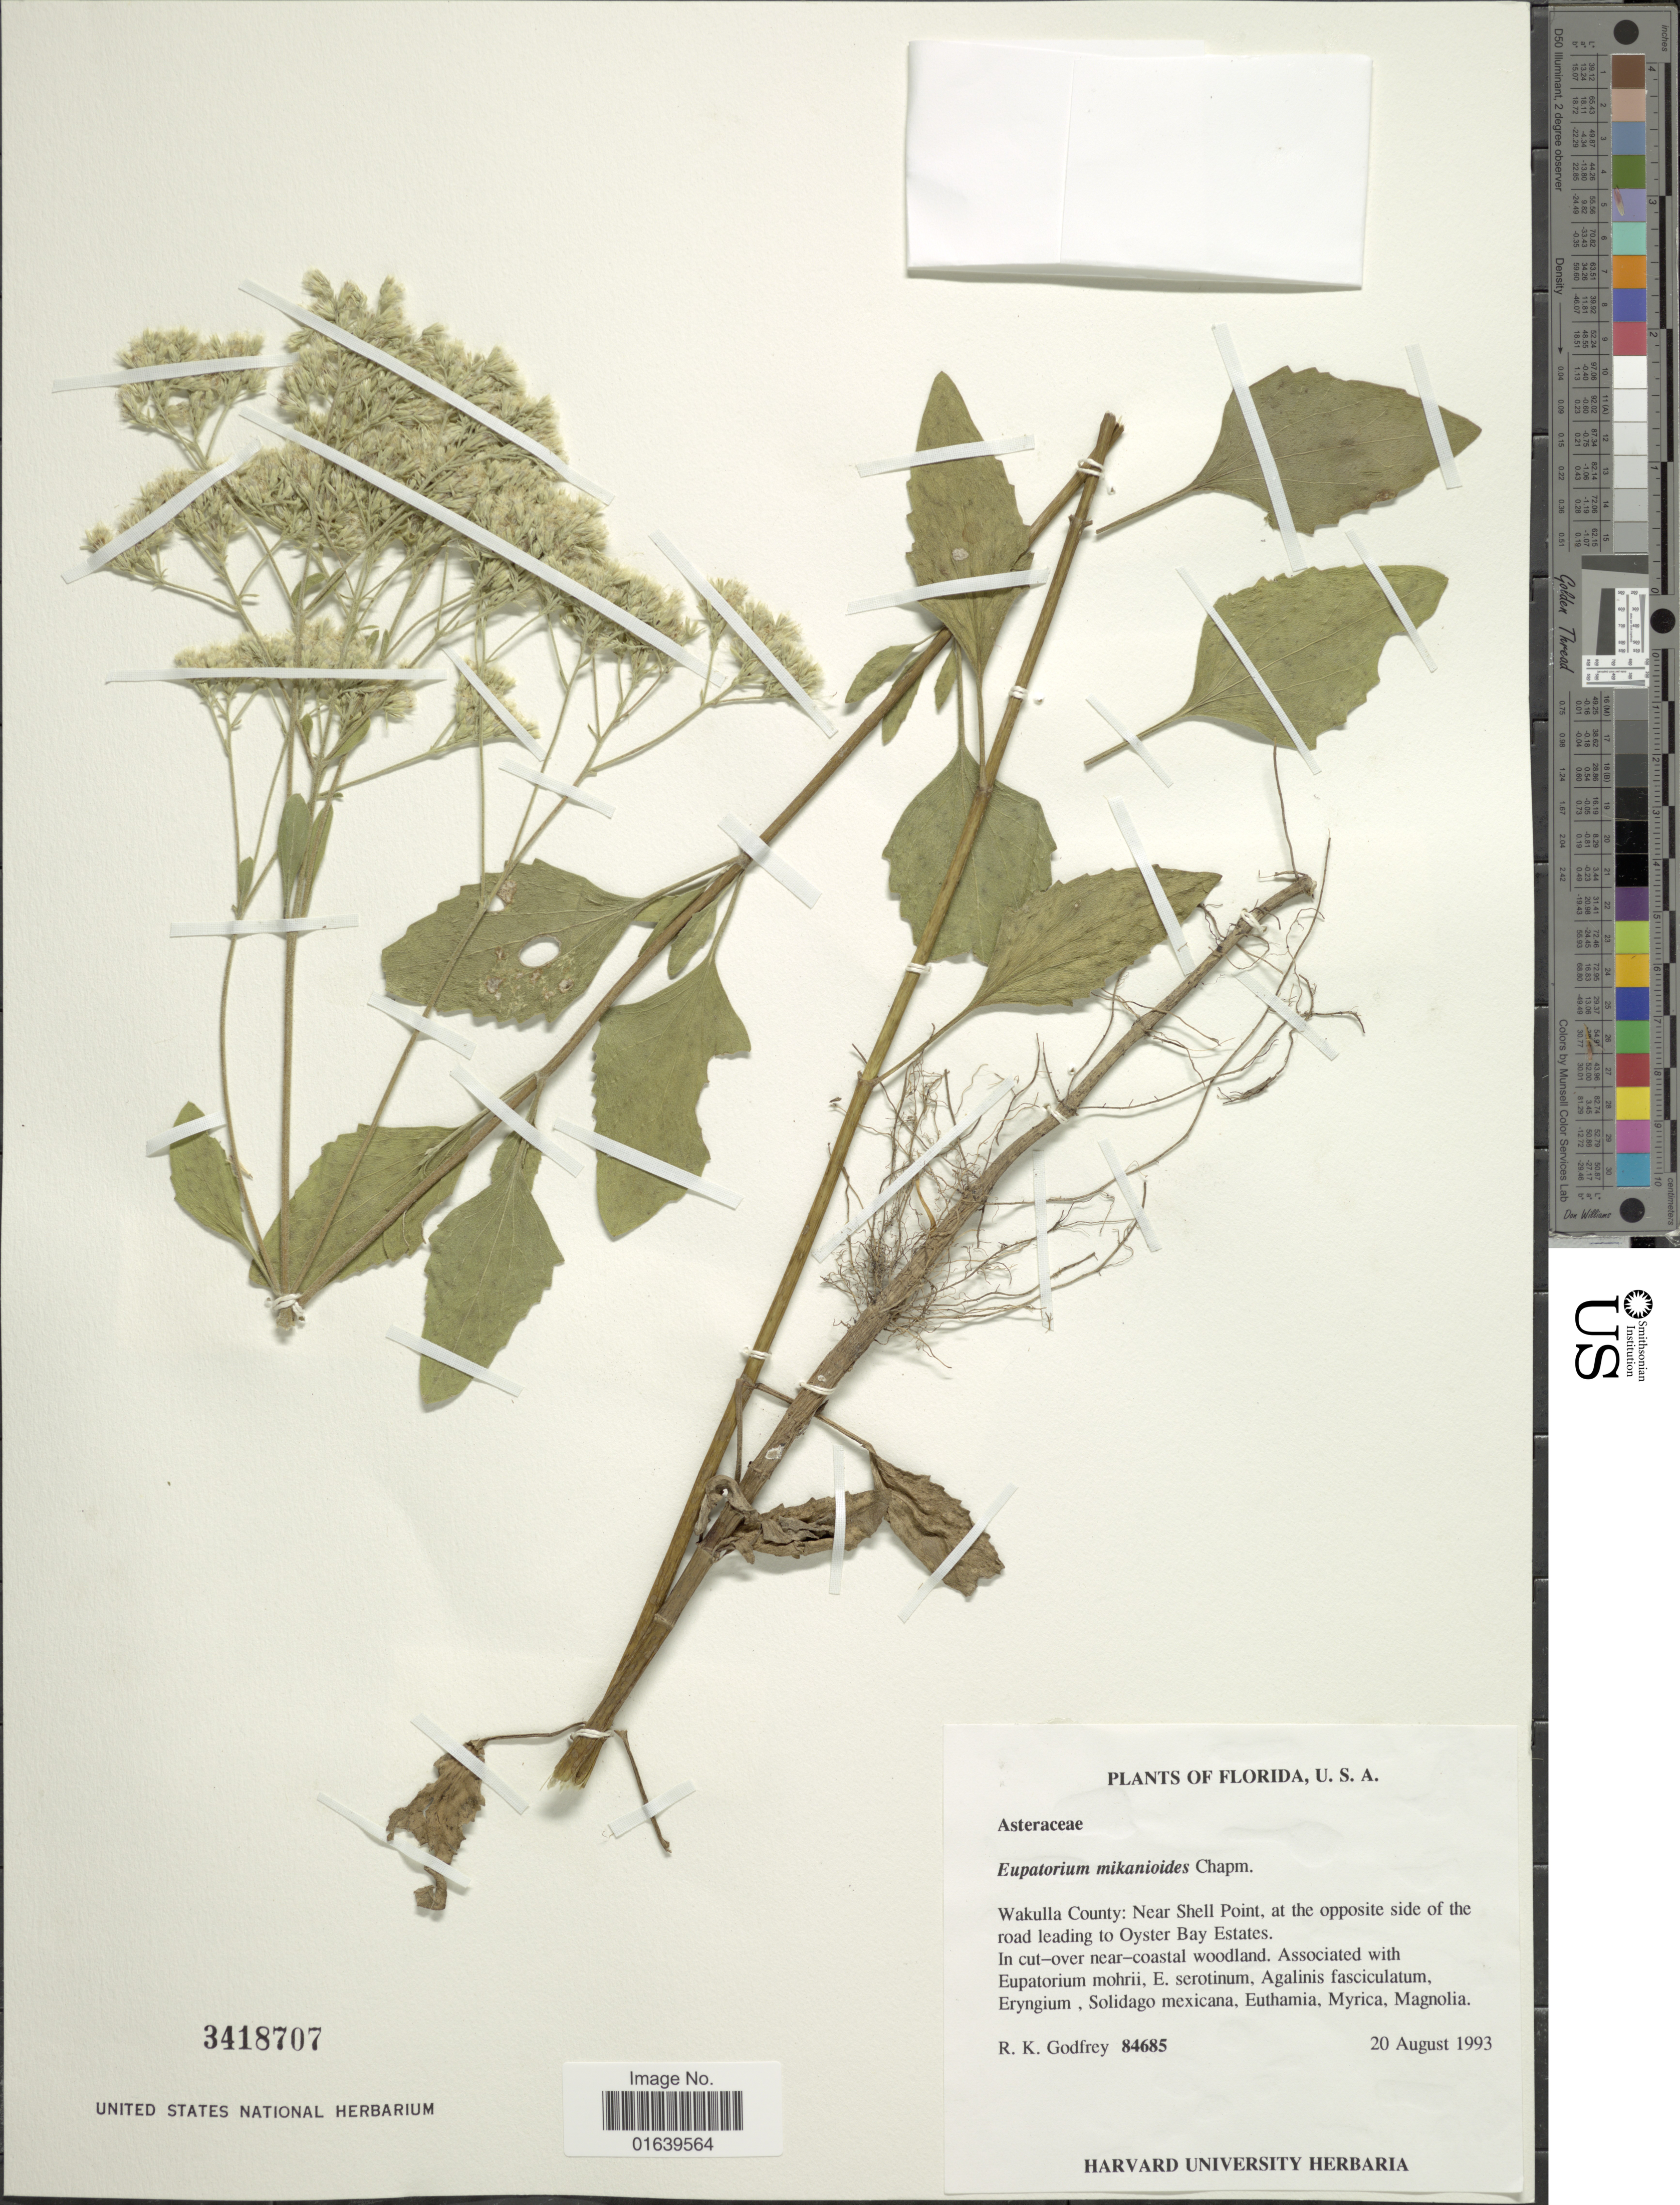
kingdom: Plantae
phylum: Tracheophyta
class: Magnoliopsida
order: Asterales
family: Asteraceae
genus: Eupatorium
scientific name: Eupatorium mikanioides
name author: Chapman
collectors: R. K. Godfrey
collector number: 84685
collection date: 1993-08-20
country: United States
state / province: Florida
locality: Wakulla County: Near Shell Point, at the opposite side of the road leading to Oyster Bay Estates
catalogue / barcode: US 3418707